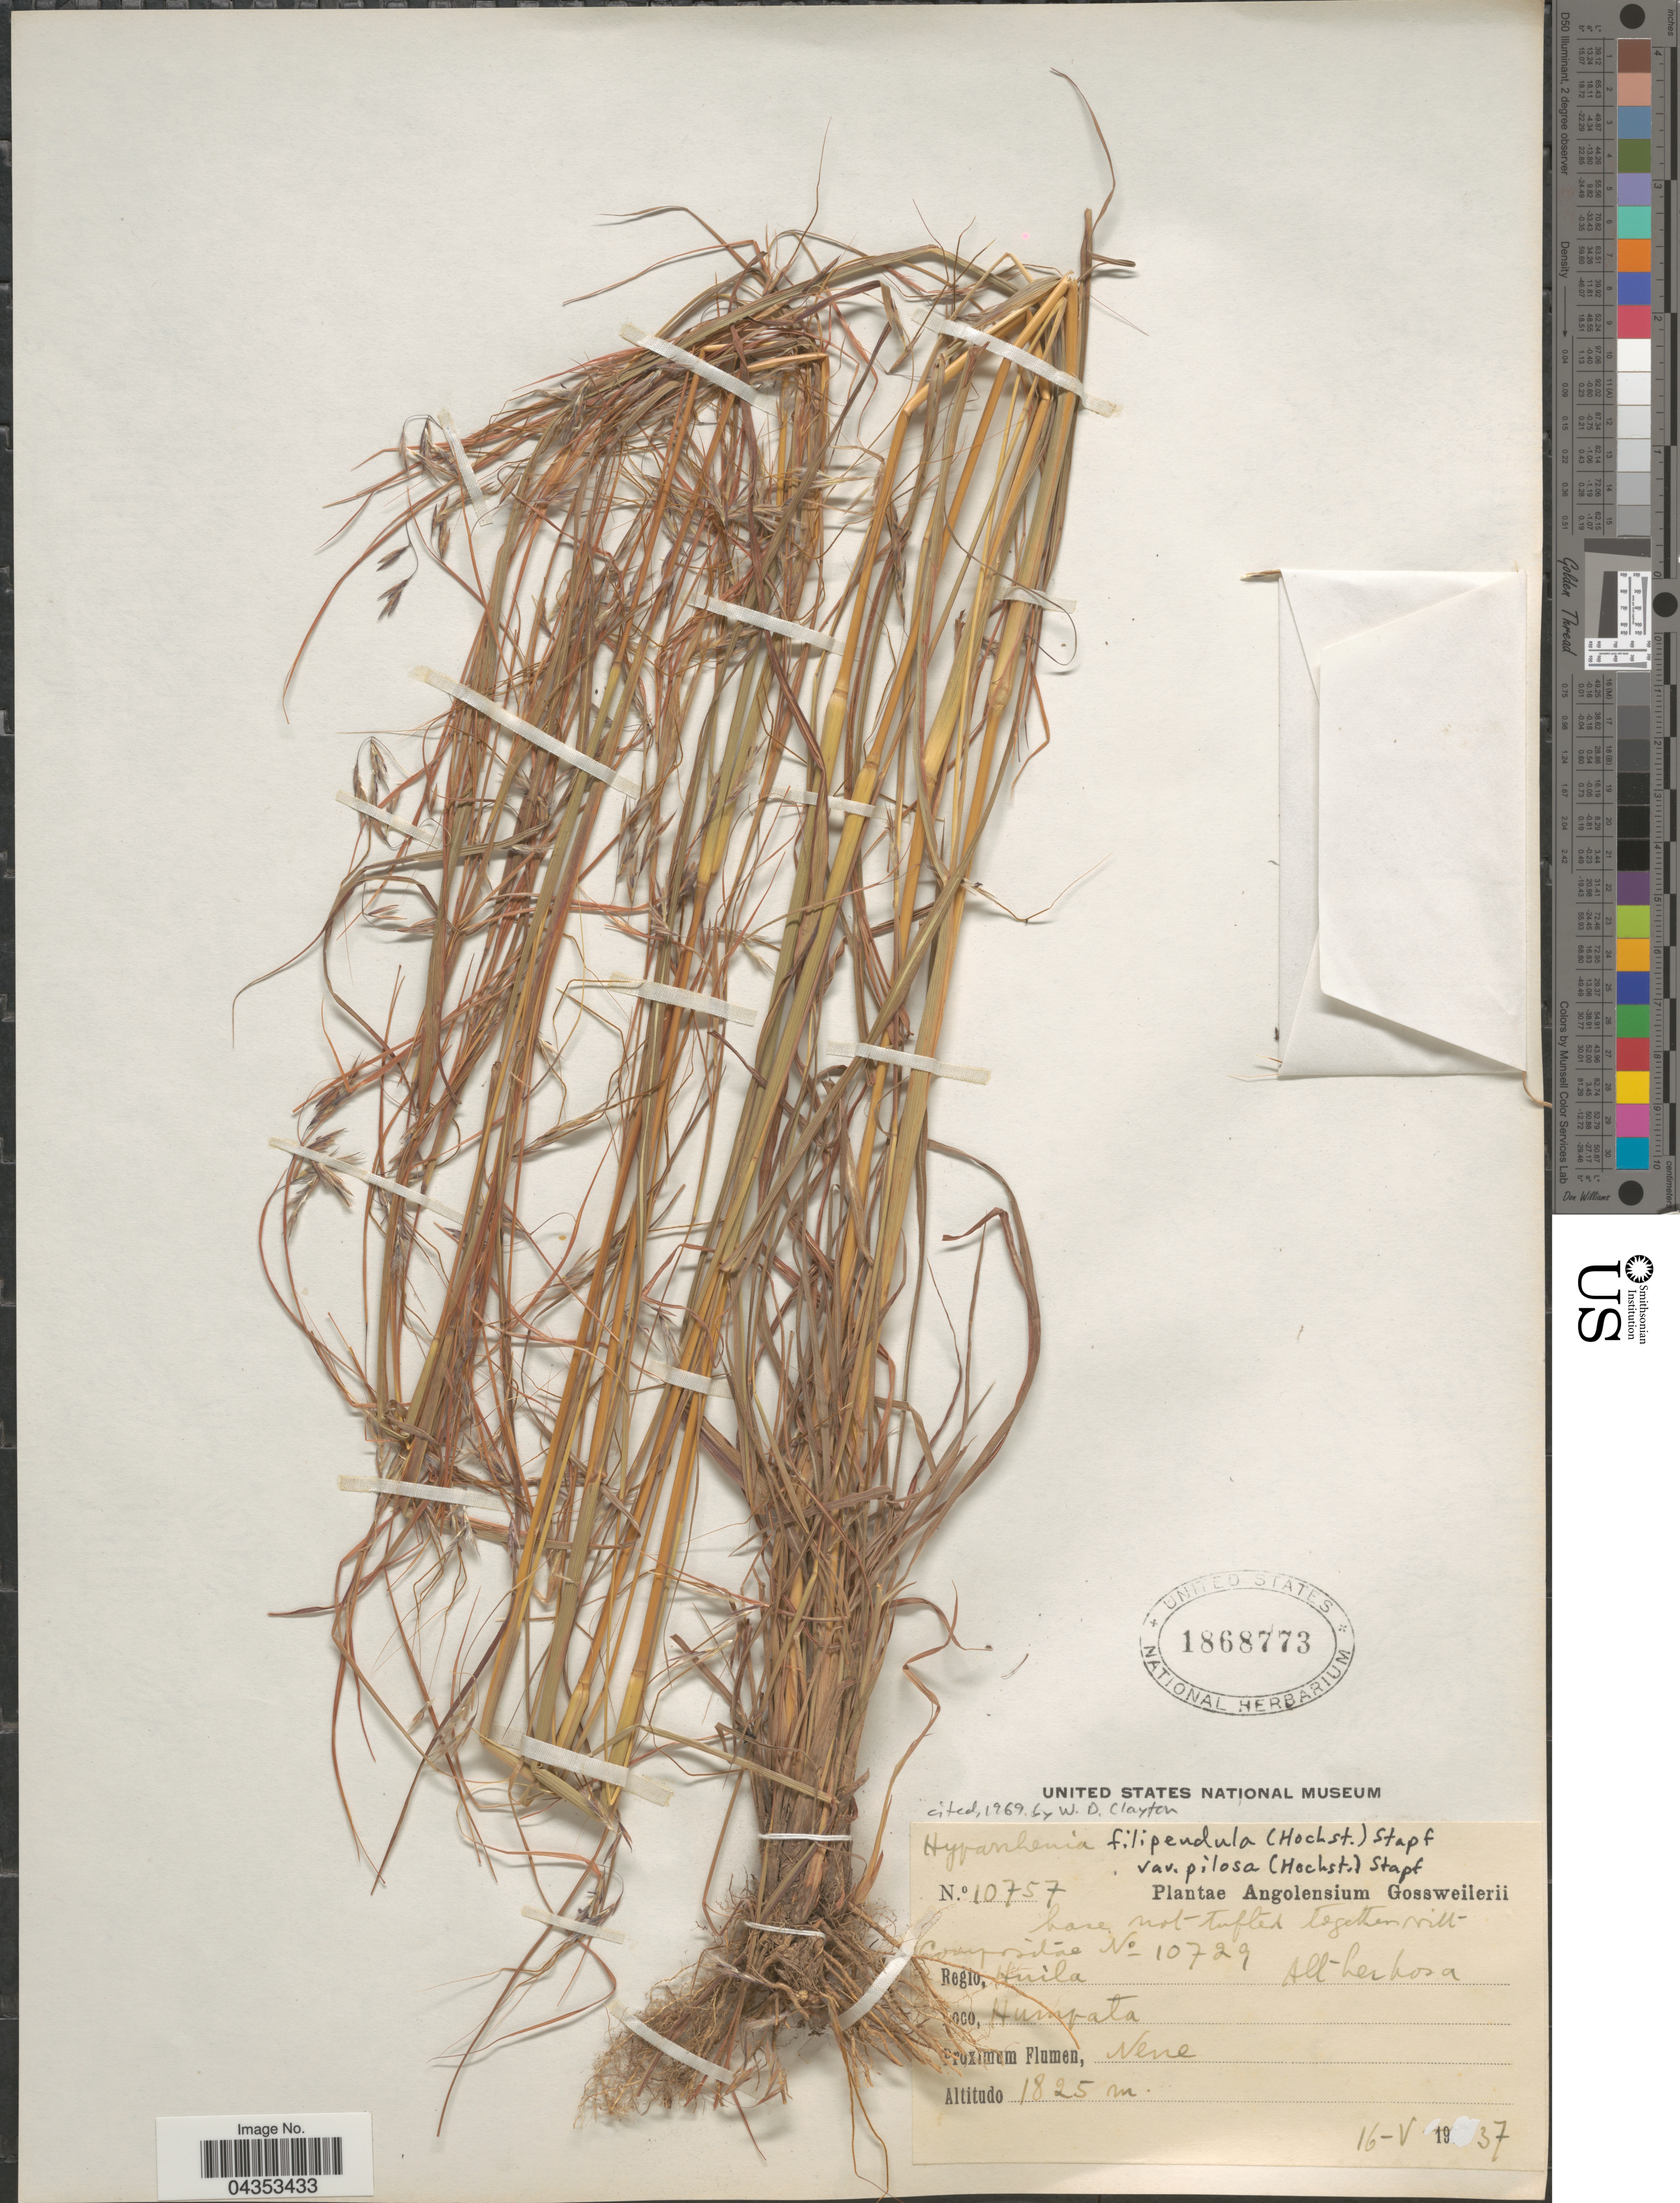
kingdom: Plantae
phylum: Tracheophyta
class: Liliopsida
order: Poales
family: Poaceae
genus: Hyparrhenia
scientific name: Hyparrhenia filipendula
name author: (Hochr.) Stapf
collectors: -. Gossweiler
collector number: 10757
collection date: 1937-05-16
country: Angola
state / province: Huila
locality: Regio, Huila. Humpata. Proximum Flumen, Nene.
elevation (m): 1825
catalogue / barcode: US 1868773